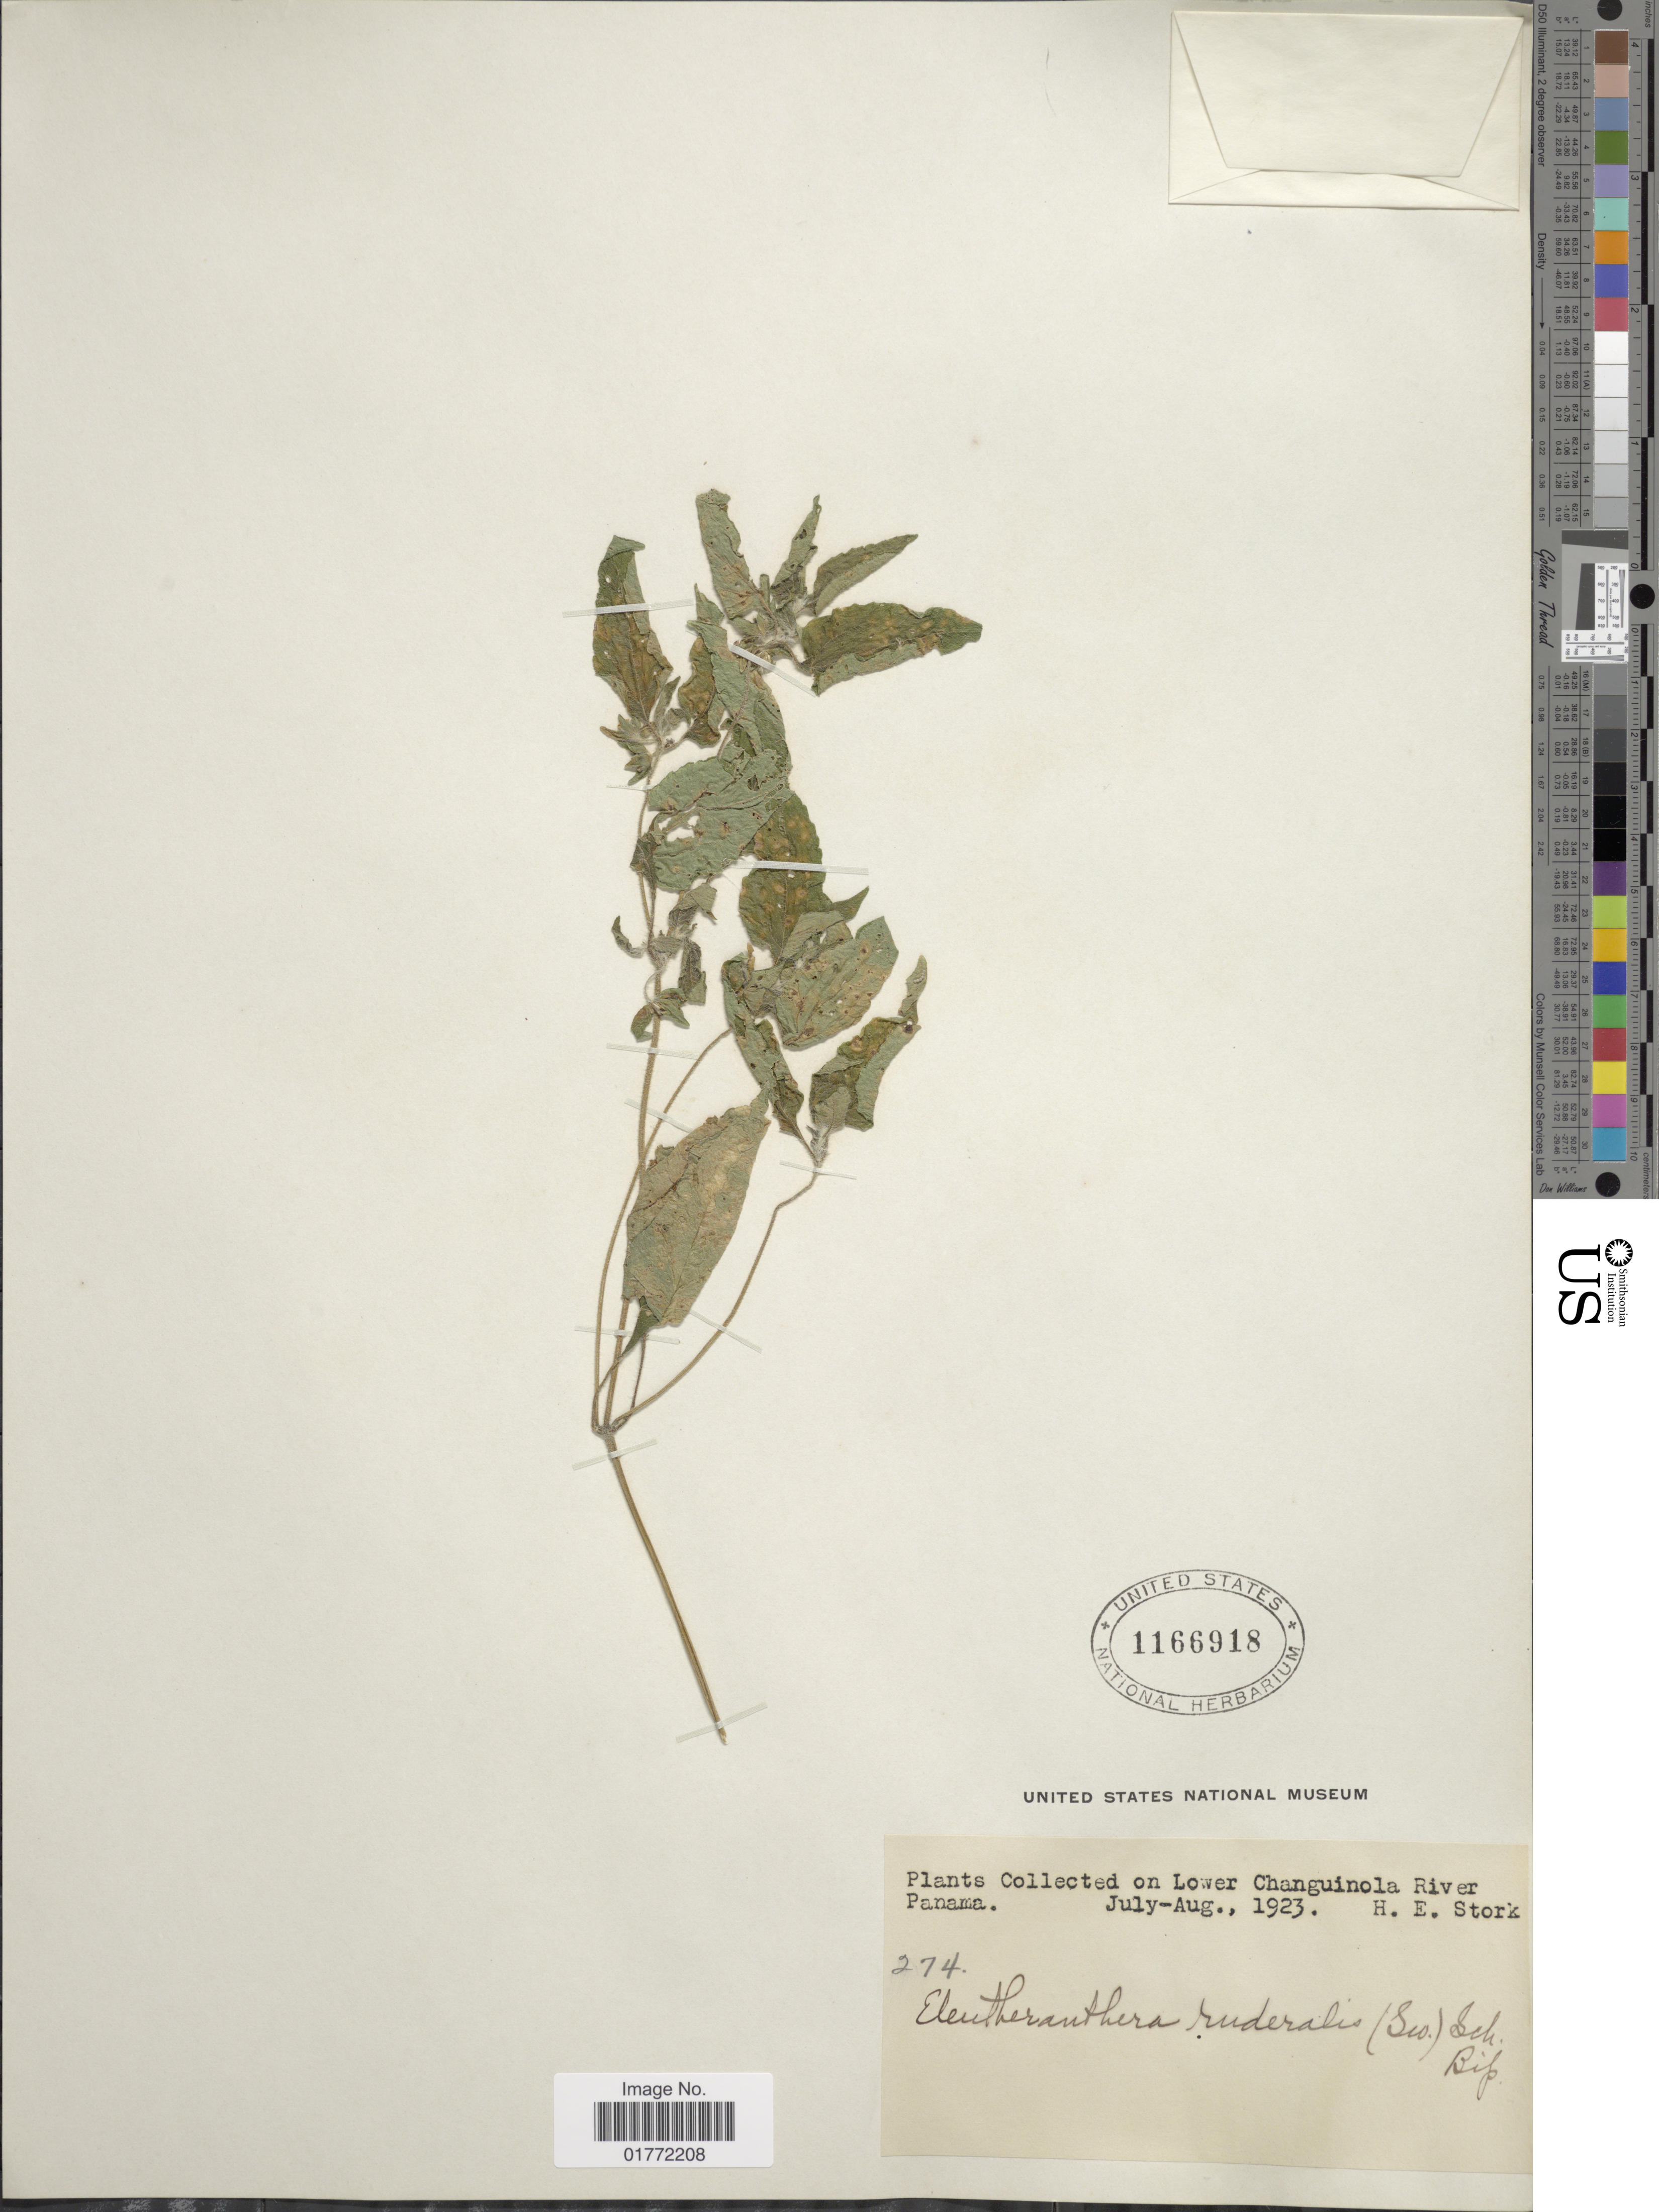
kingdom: Plantae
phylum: Tracheophyta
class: Magnoliopsida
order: Asterales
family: Asteraceae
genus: Eleutheranthera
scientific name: Eleutheranthera ruderalis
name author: (Sw.) Sch. Bip.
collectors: H. E. Stork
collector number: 274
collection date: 1923-07/1923-08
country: Panama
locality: Lower Changuinola River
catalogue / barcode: US 1166918